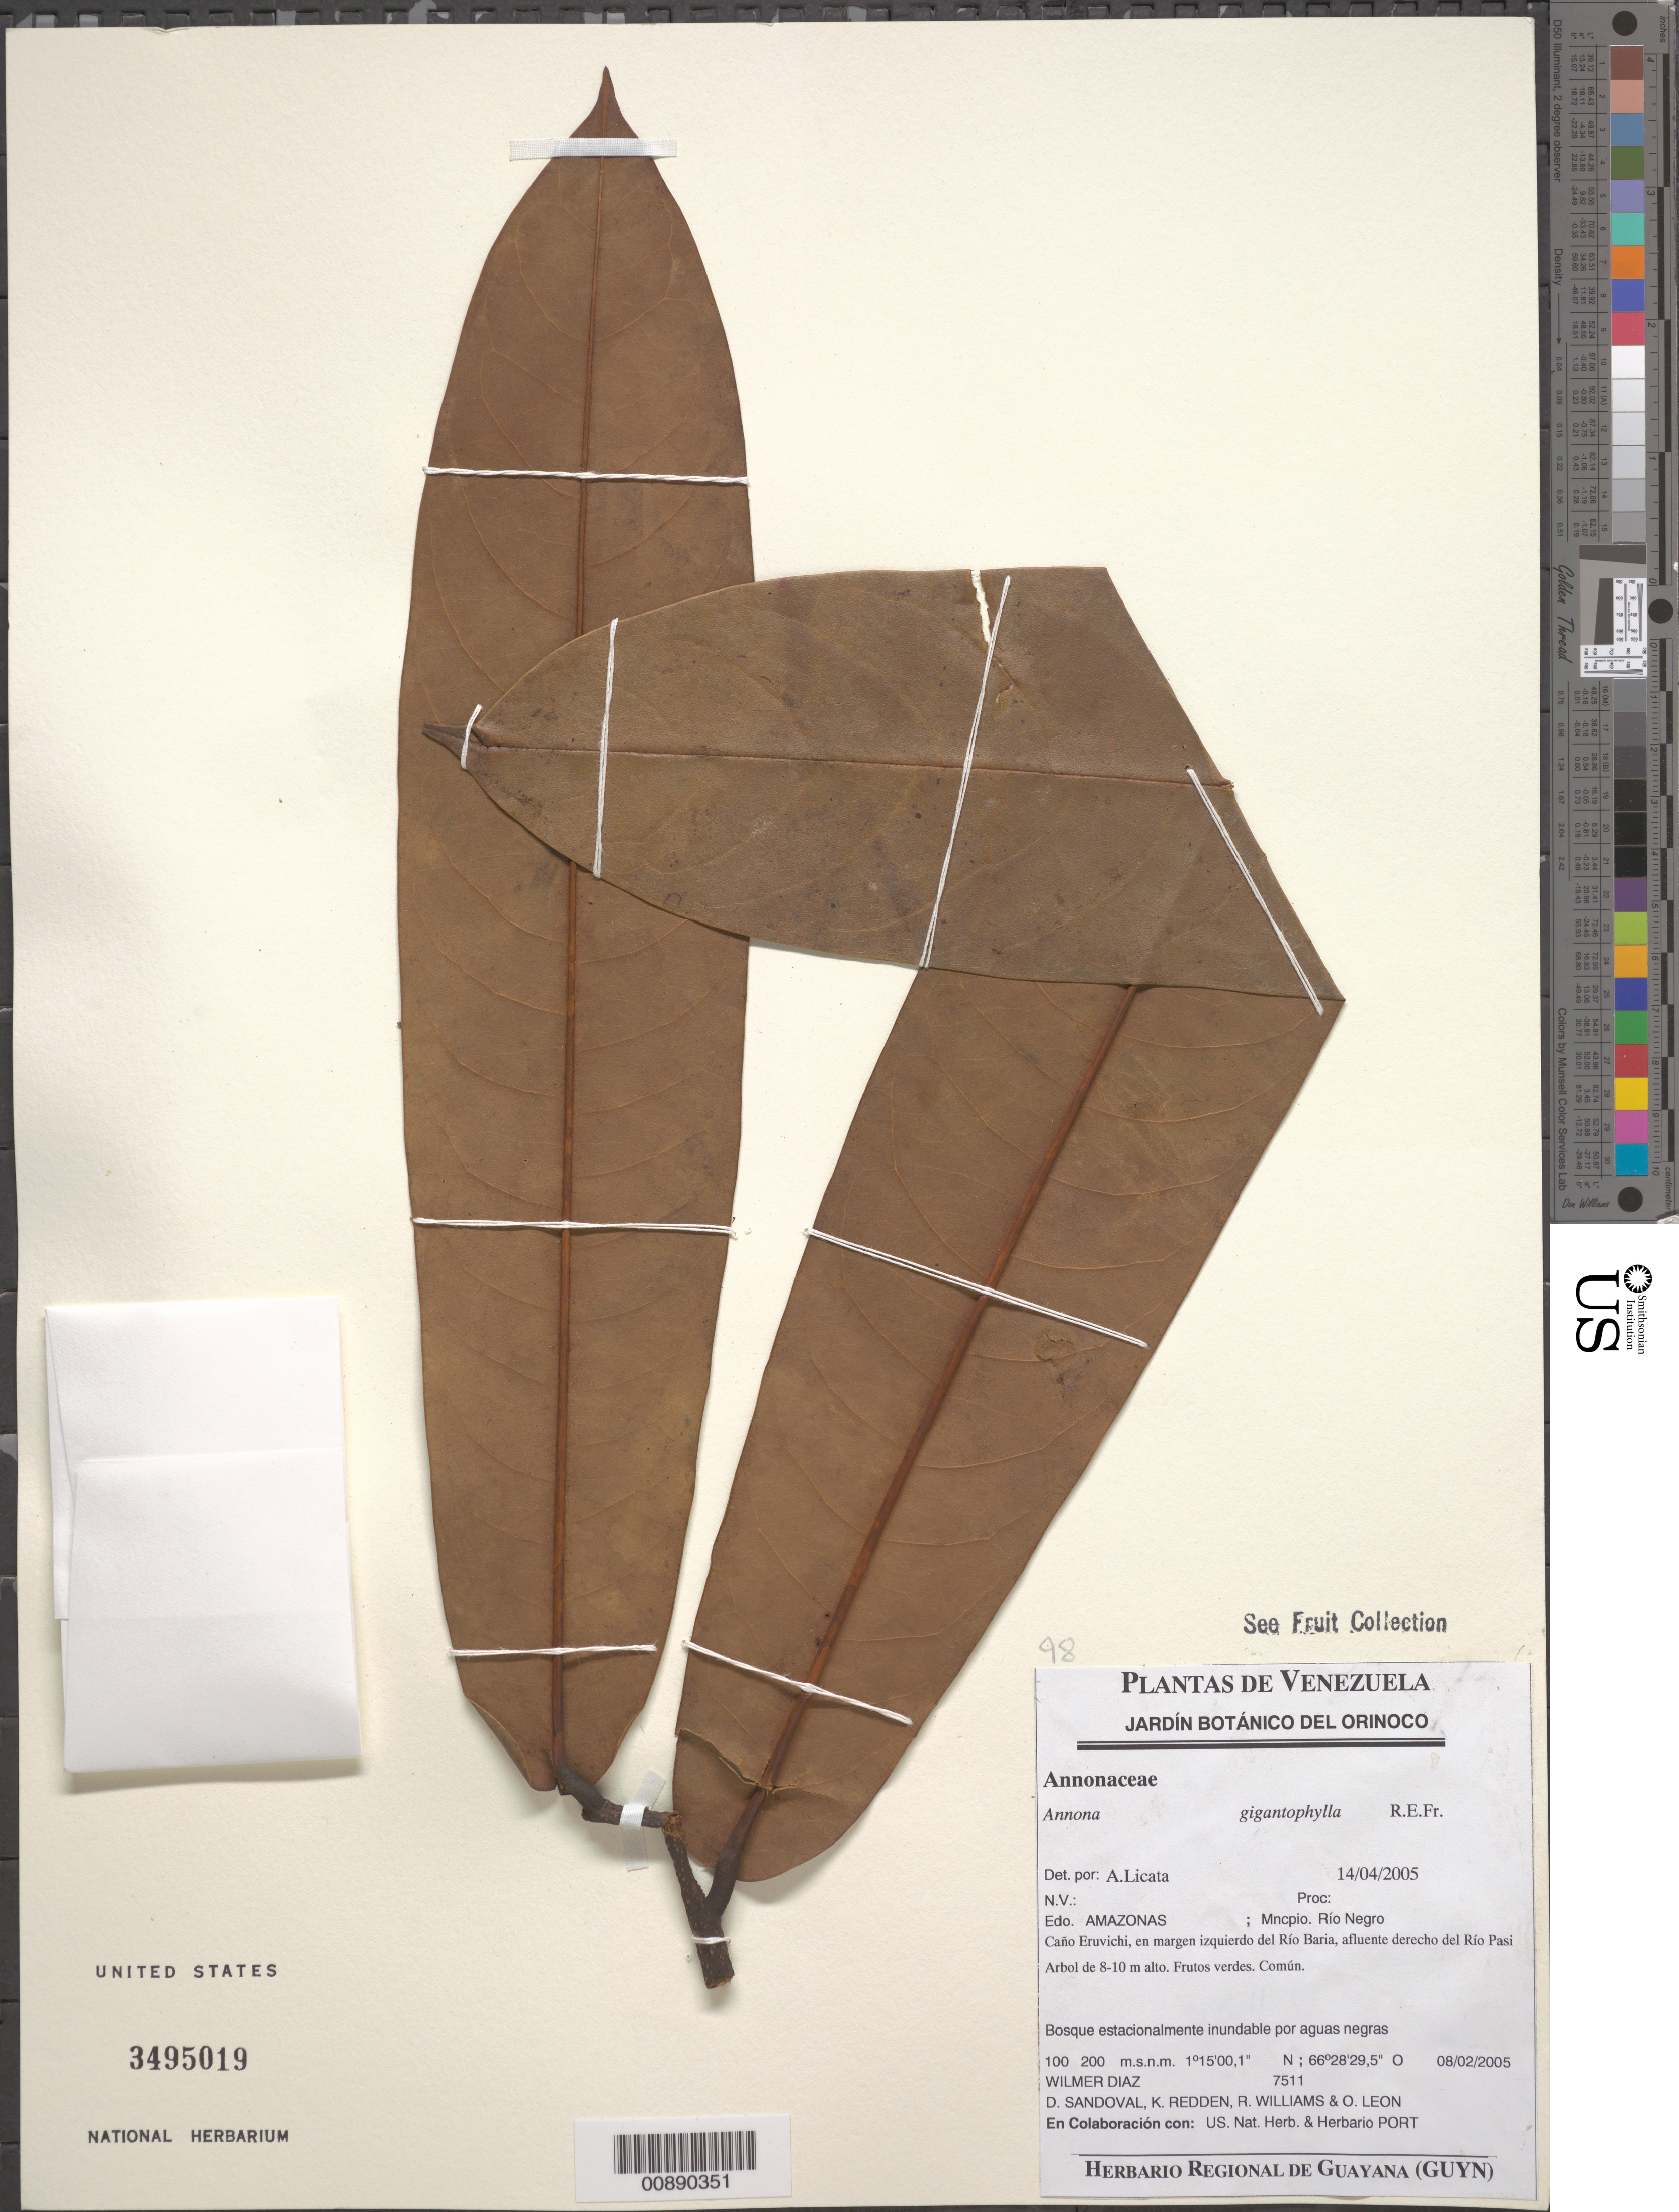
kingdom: Plantae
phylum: Tracheophyta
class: Magnoliopsida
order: Magnoliales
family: Annonaceae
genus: Annona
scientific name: Annona gigantophylla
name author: (R.E. Fr.) R.E. Fr.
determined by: Licata, A., (PORT), Univ. Nac. Exp. de los Llanos Ezequiel Zamora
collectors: W. Díaz P., D. Sandoval, K. M. Redden, R. Williams & O. León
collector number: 7511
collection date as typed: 8-Feb-05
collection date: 2005-02-08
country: Venezuela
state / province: Amazonas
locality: Mun. Río Negro, Caño Eruvichi, en margen Río Baria, afluente del Río Pasimoni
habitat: Bosque estacionalmente inundable por aguas negras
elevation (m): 100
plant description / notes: Mixed collection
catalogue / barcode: US 3495019